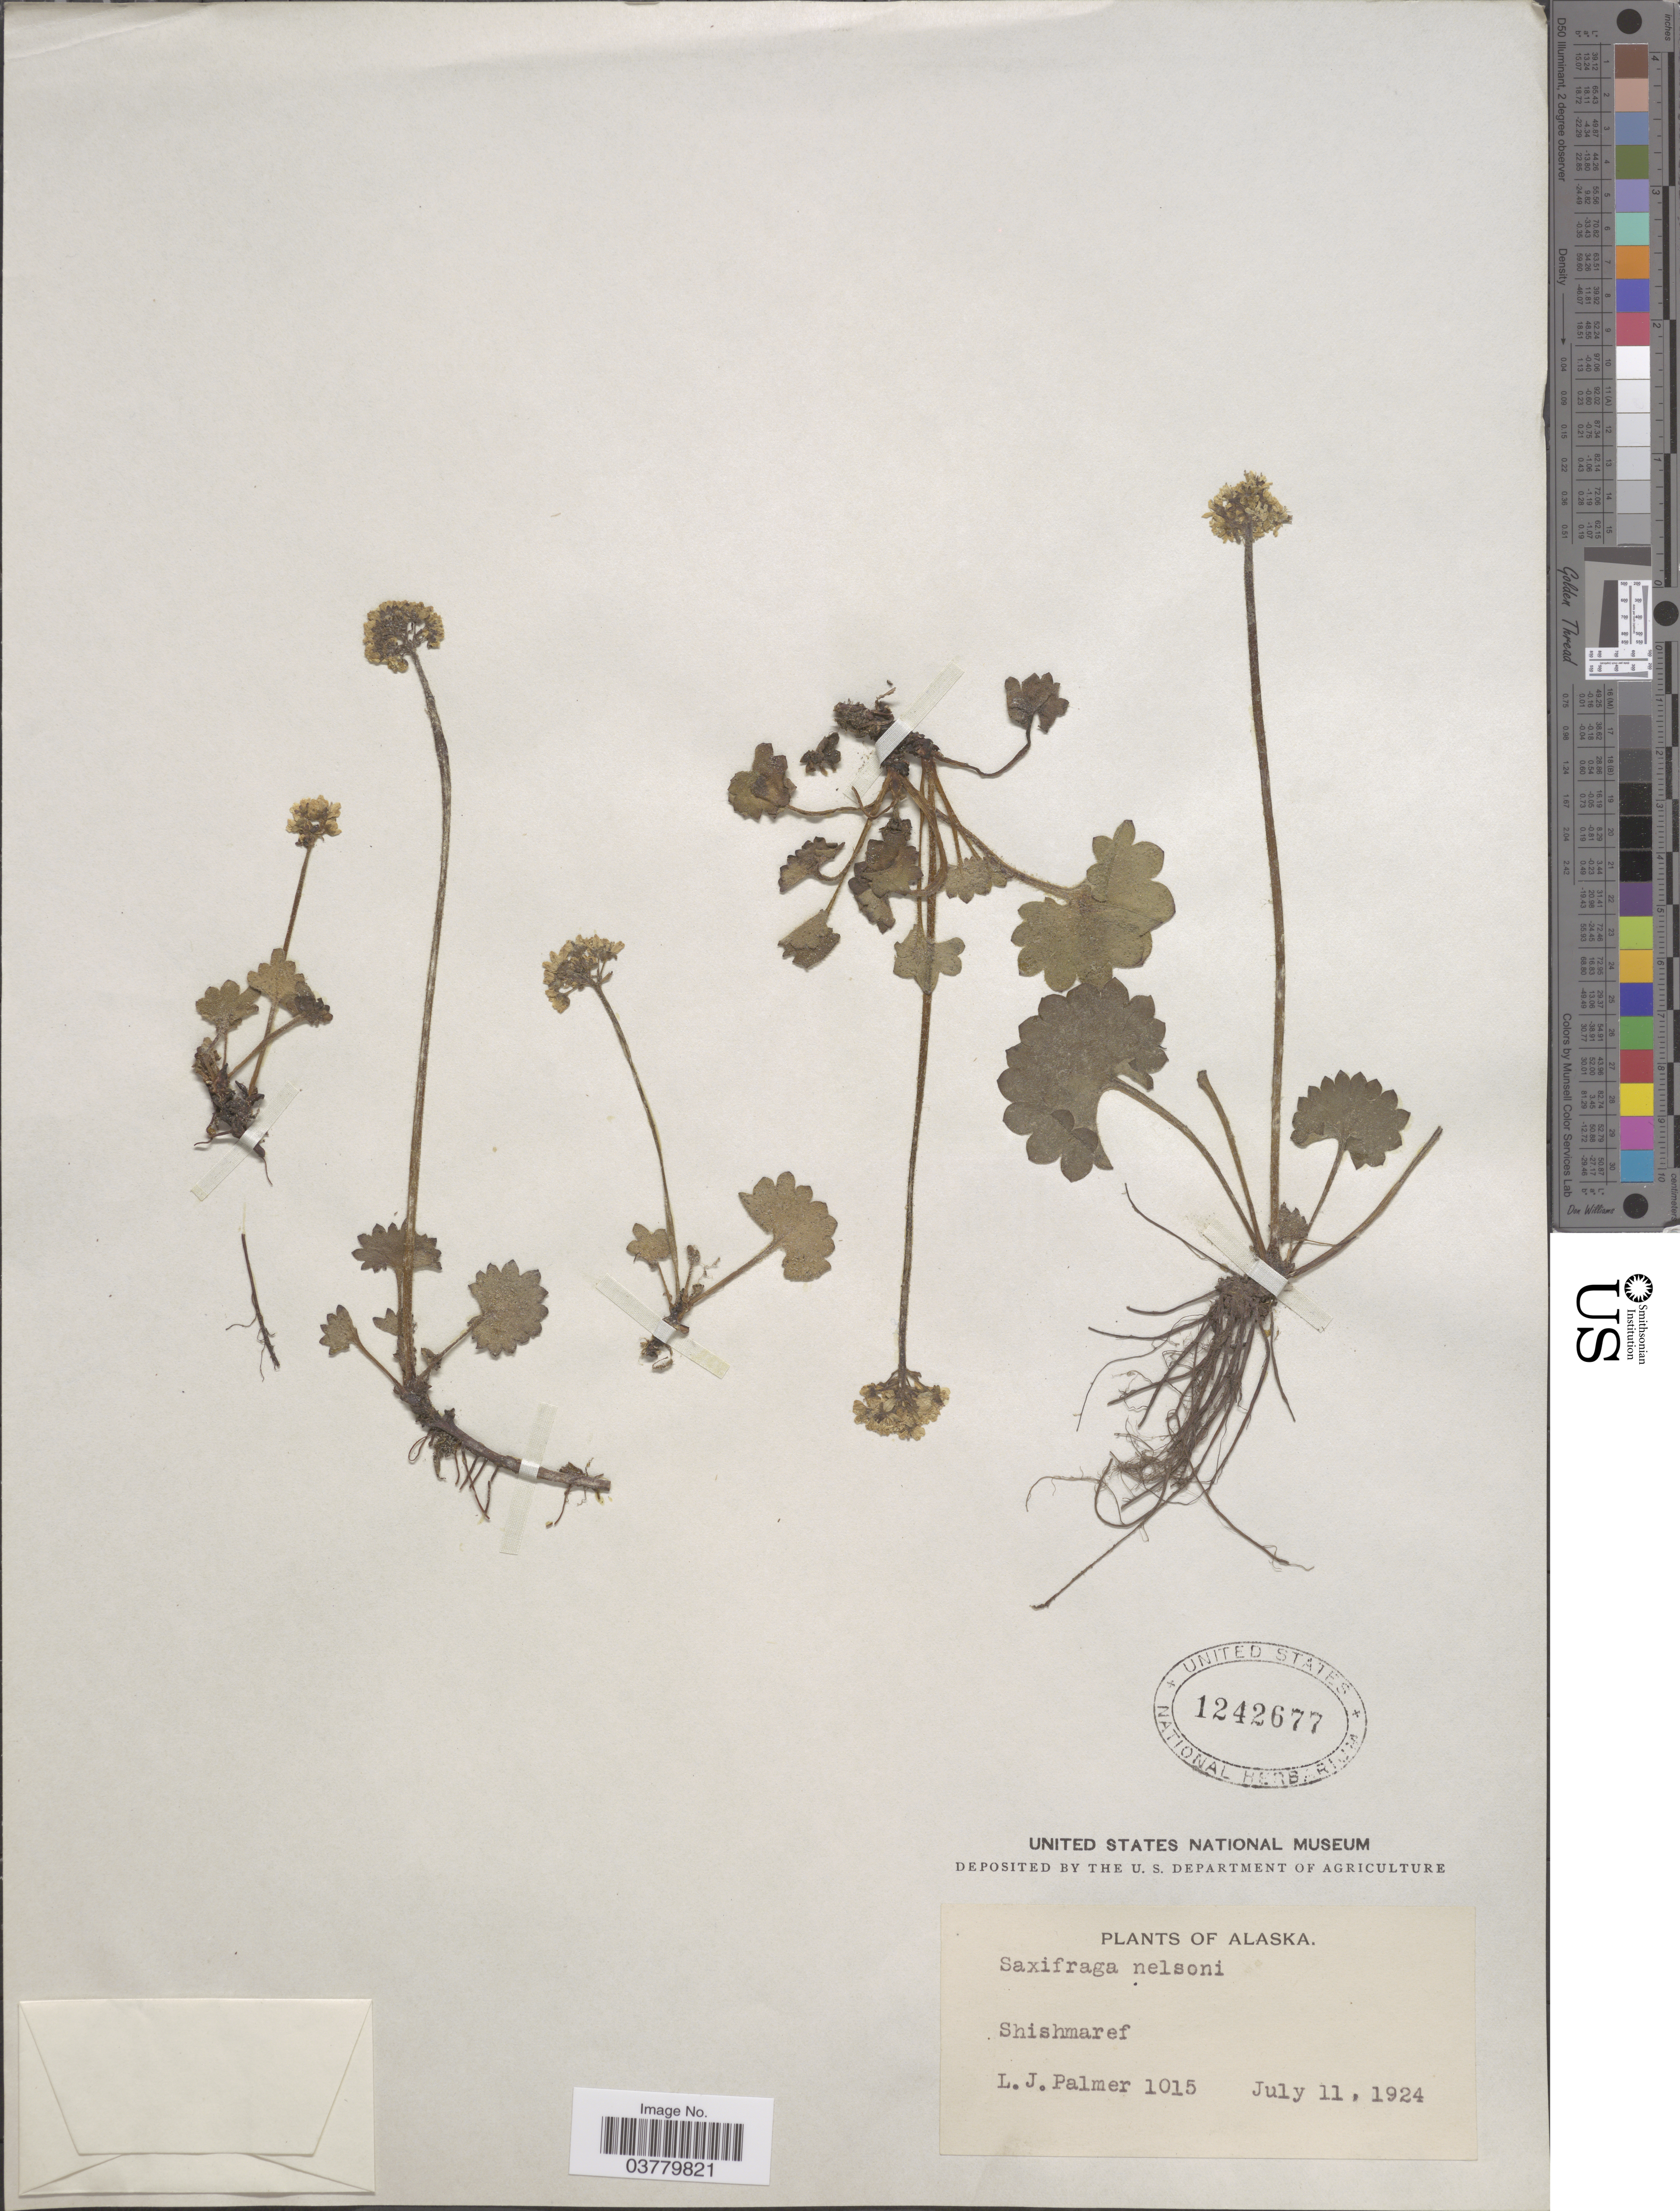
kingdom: Plantae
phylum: Tracheophyta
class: Magnoliopsida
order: Saxifragales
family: Saxifragaceae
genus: Micranthes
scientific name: Micranthes nelsoniana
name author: (D. Don) Small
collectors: L. J. Palmer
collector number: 1015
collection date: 1924-07-11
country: United States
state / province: Alaska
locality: Shishmaref.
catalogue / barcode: US 1242677